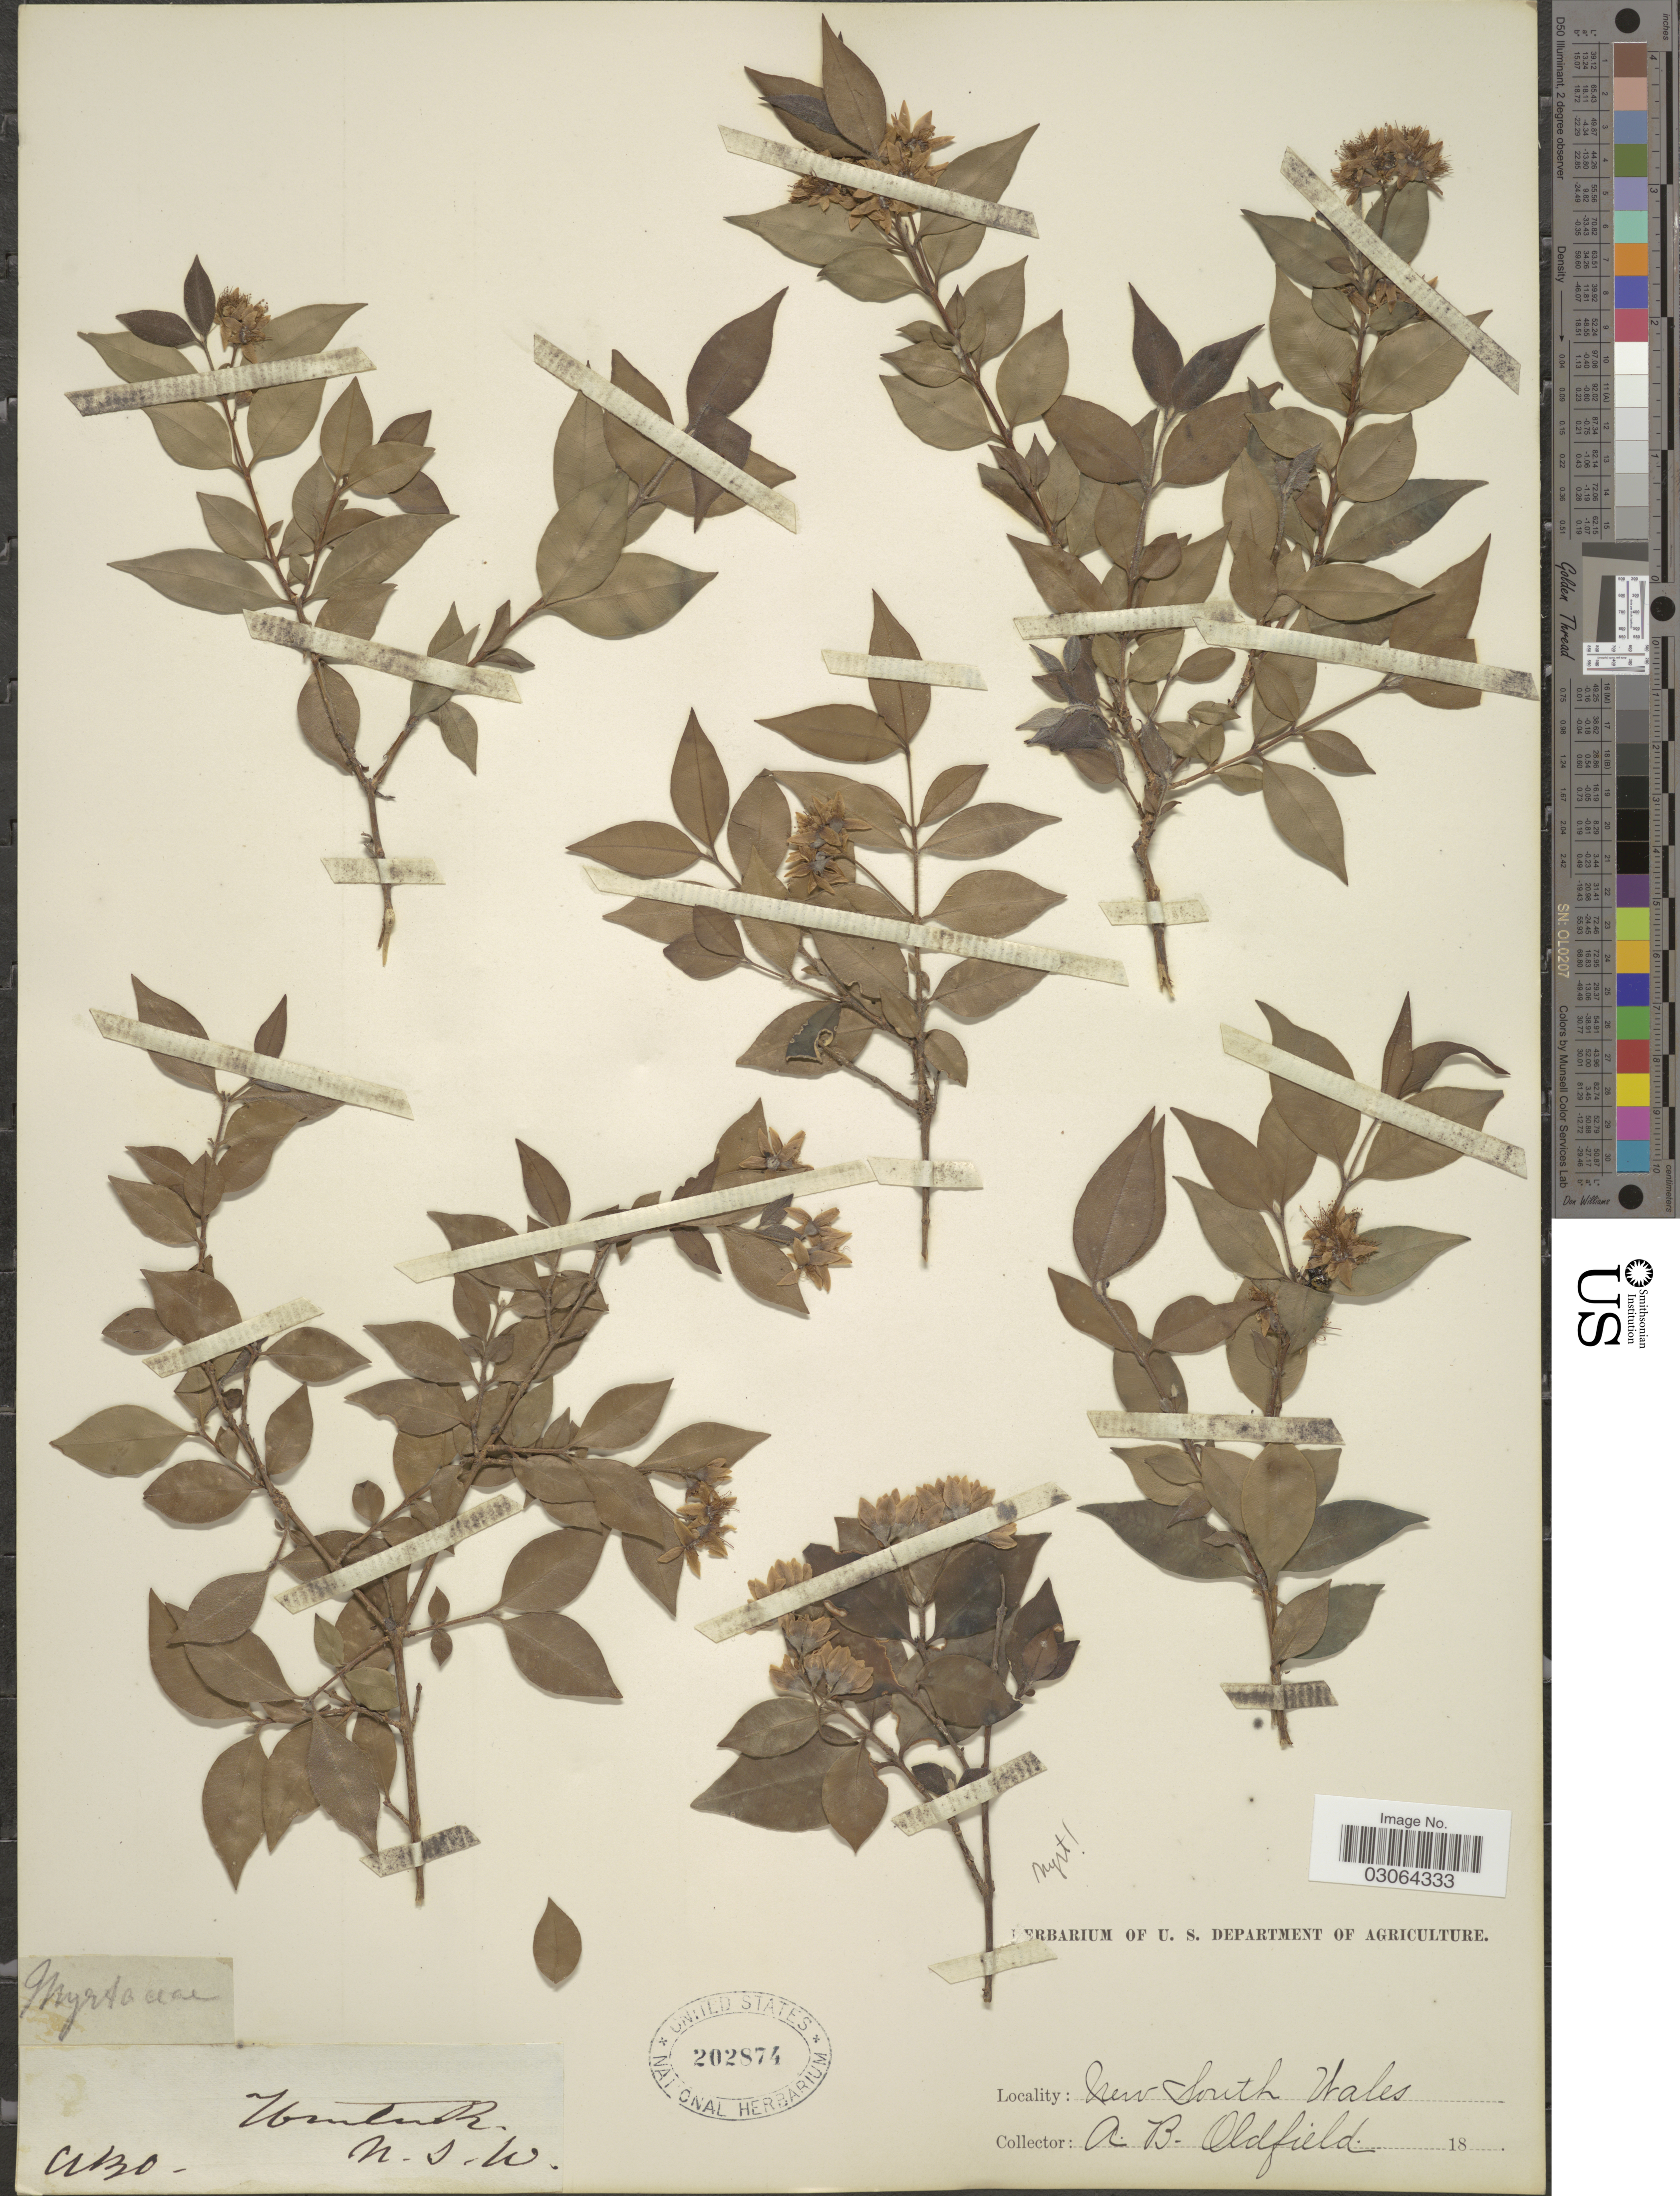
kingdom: Plantae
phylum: Tracheophyta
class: Magnoliopsida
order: Myrtales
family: Myrtaceae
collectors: A. Oldfield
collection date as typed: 18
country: Australia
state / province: New South Wales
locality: Hunter R.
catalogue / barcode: US 202874